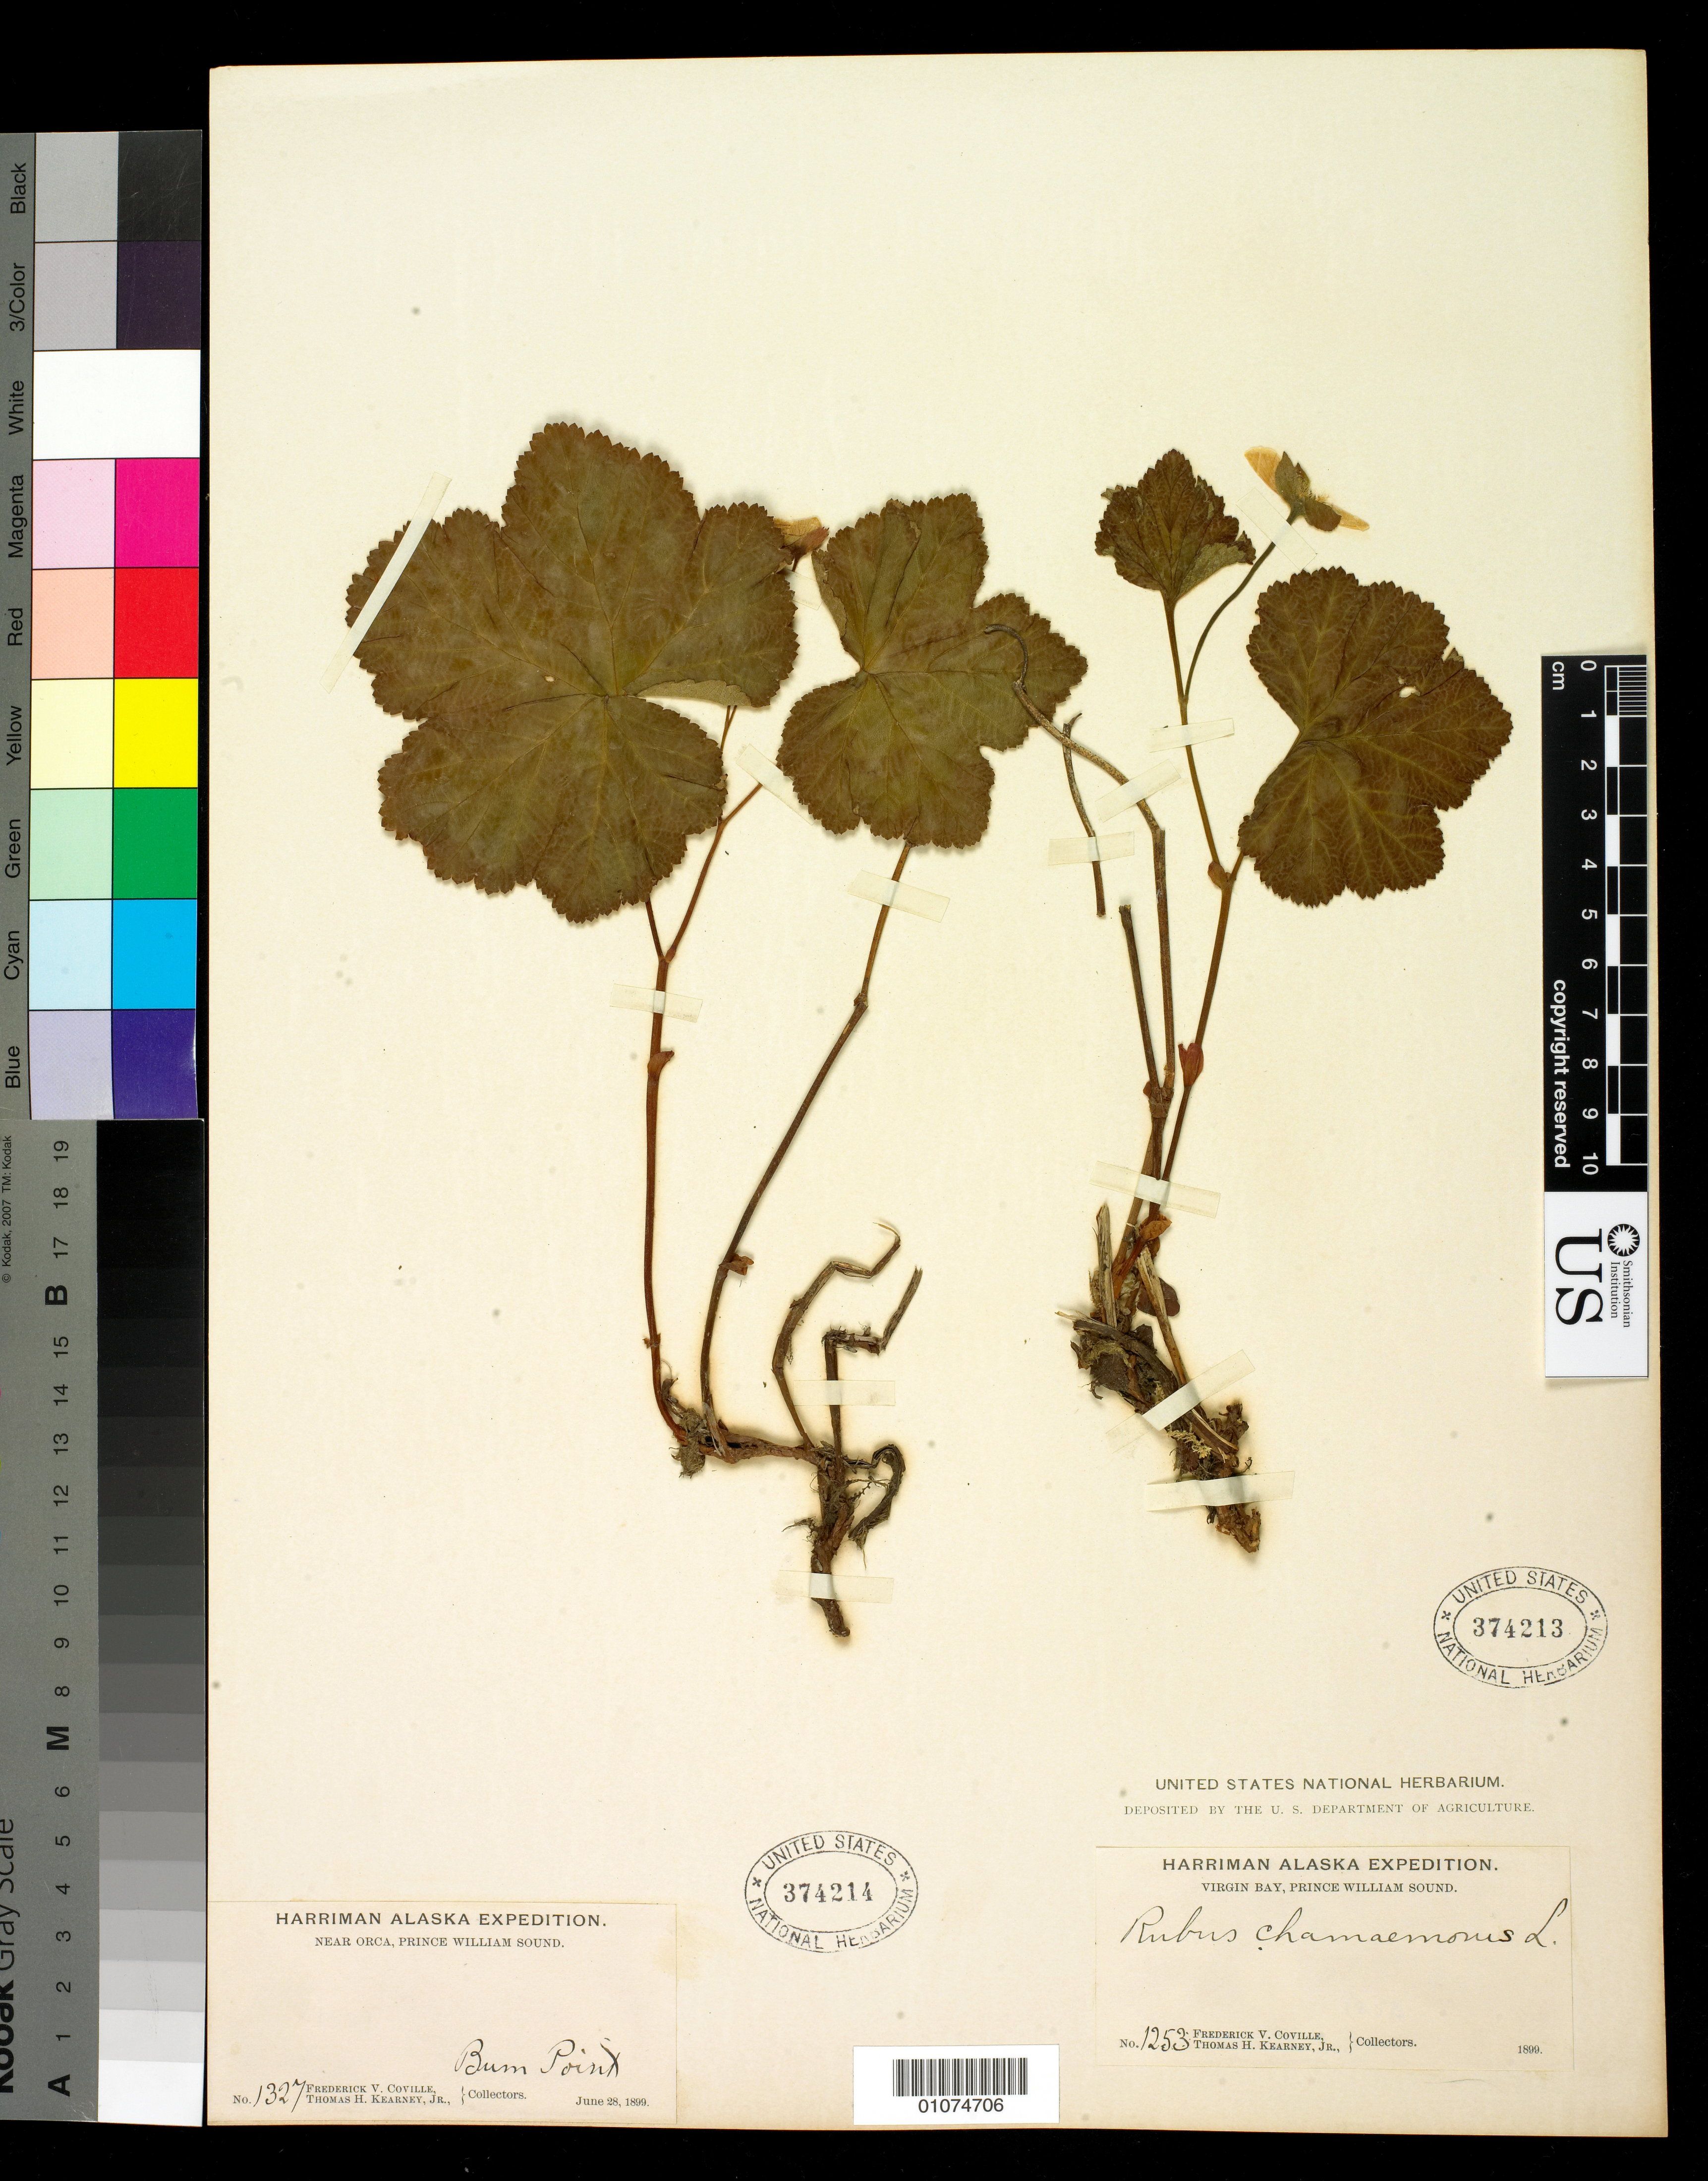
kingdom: Plantae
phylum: Tracheophyta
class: Magnoliopsida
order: Rosales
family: Rosaceae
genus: Rubus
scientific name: Rubus chamaemorus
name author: L.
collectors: F. V. Coville & T. H. Kearney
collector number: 1253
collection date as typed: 1899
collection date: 1899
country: United States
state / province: Alaska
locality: Virgin Bay, Prince William sound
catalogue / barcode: US 374213